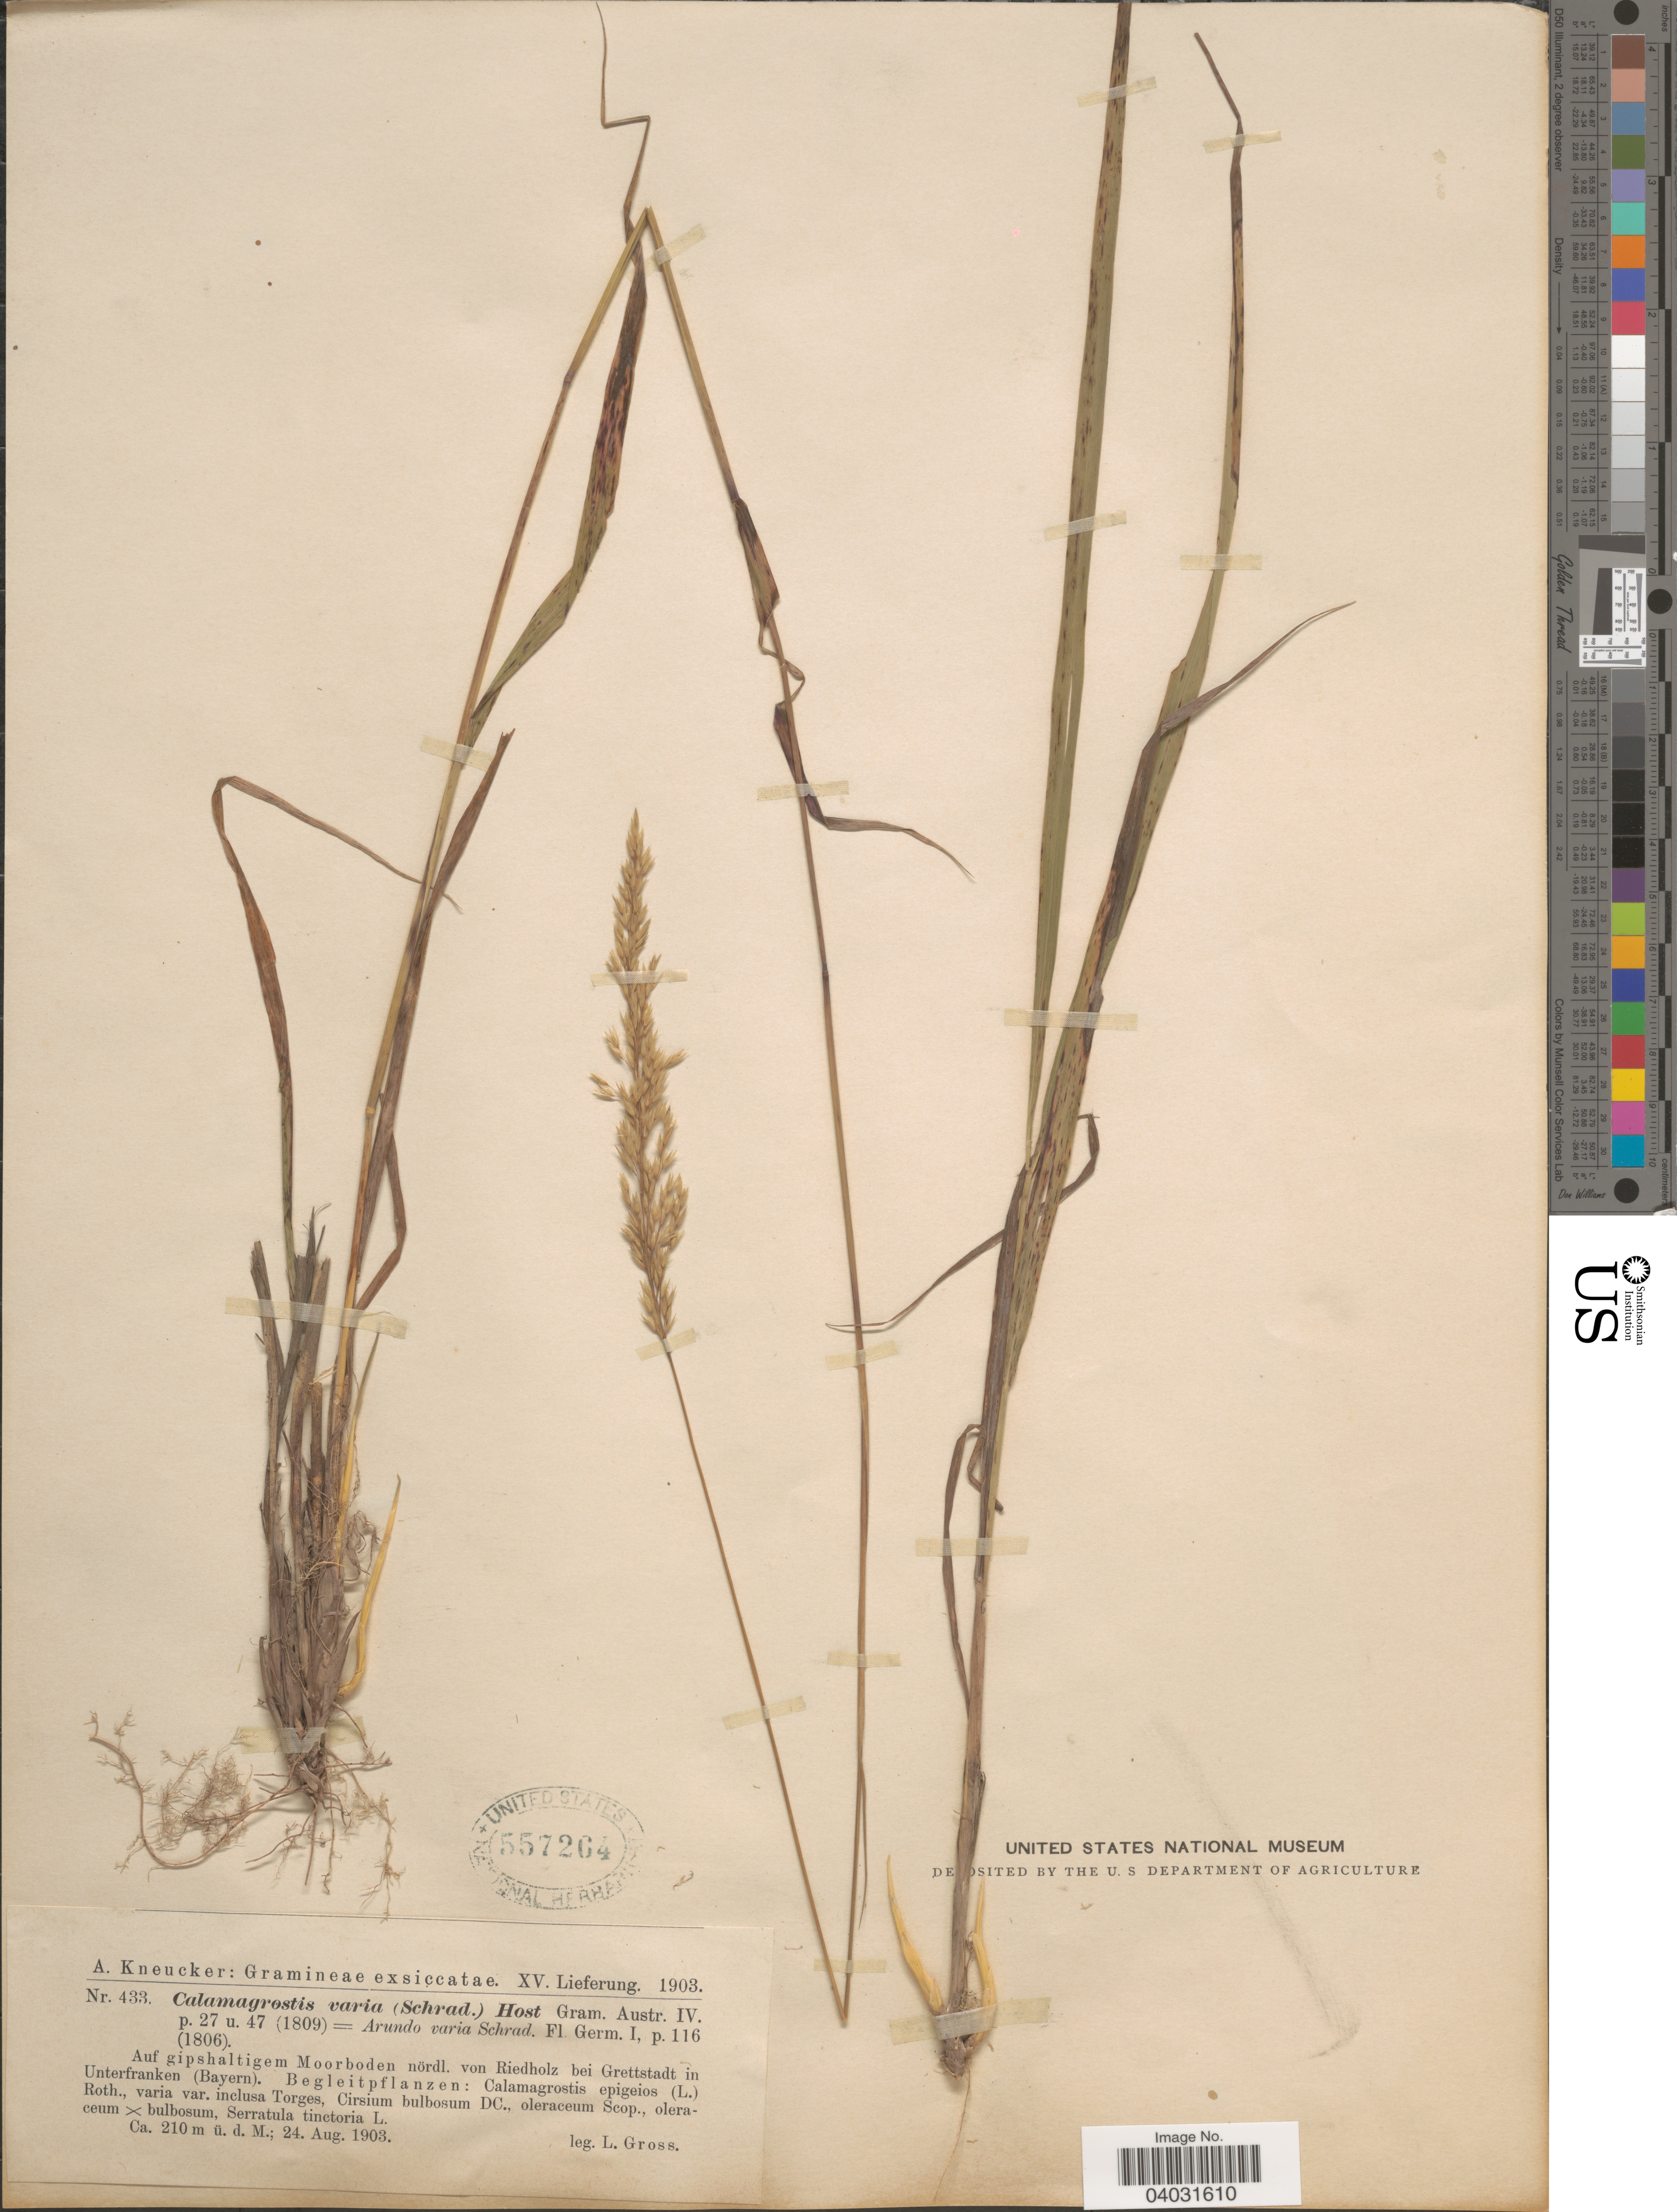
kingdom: Plantae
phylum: Tracheophyta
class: Liliopsida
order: Poales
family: Poaceae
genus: Calamagrostis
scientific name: Calamagrostis varia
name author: Host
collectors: L. Gross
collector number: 433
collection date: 1903-08-24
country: Germany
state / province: Bayern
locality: Auf gipshaltigem Moorboden nördl. von Riedholz bei Grettstadt in Unterfranken.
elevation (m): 210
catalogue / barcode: US 557264